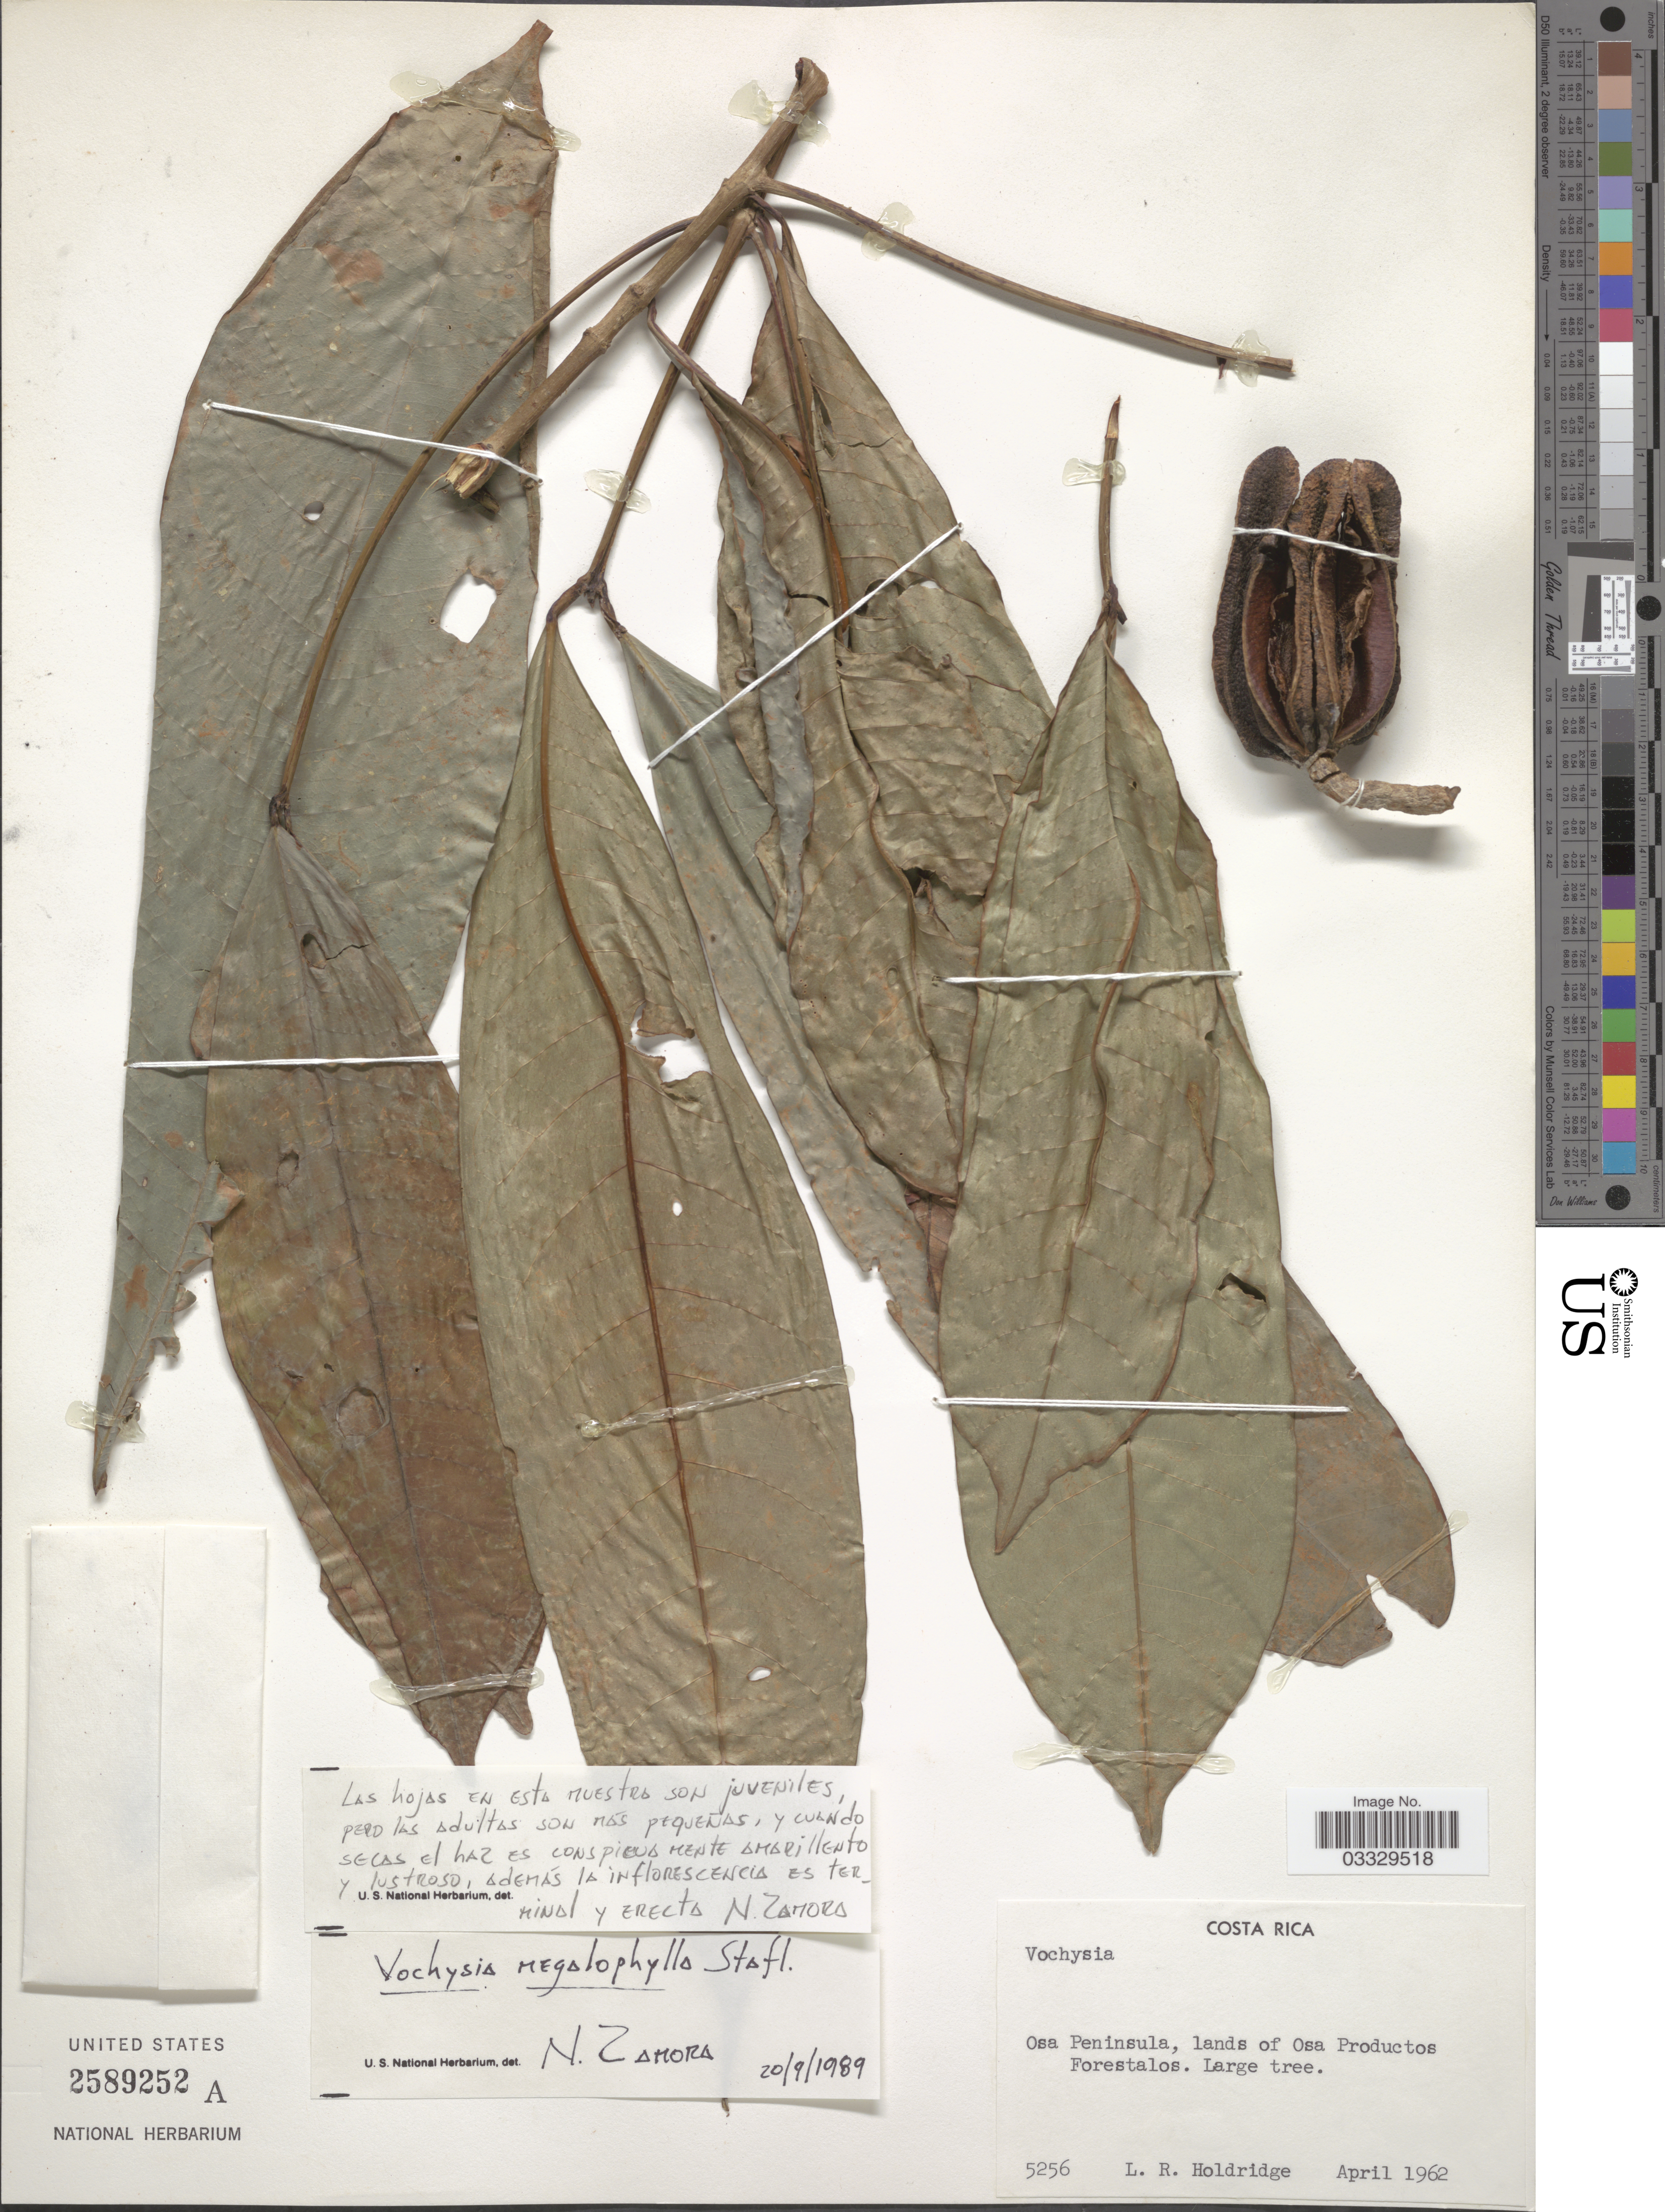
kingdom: Plantae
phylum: Tracheophyta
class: Magnoliopsida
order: Myrtales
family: Vochysiaceae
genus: Vochysia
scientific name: Vochysia jefensis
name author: A. Robyns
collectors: L. Holdrige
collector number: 5256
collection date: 1962-04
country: Costa Rica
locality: Osa Peninsula, lands of Osa Productos Forestalos.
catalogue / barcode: US 2598252A